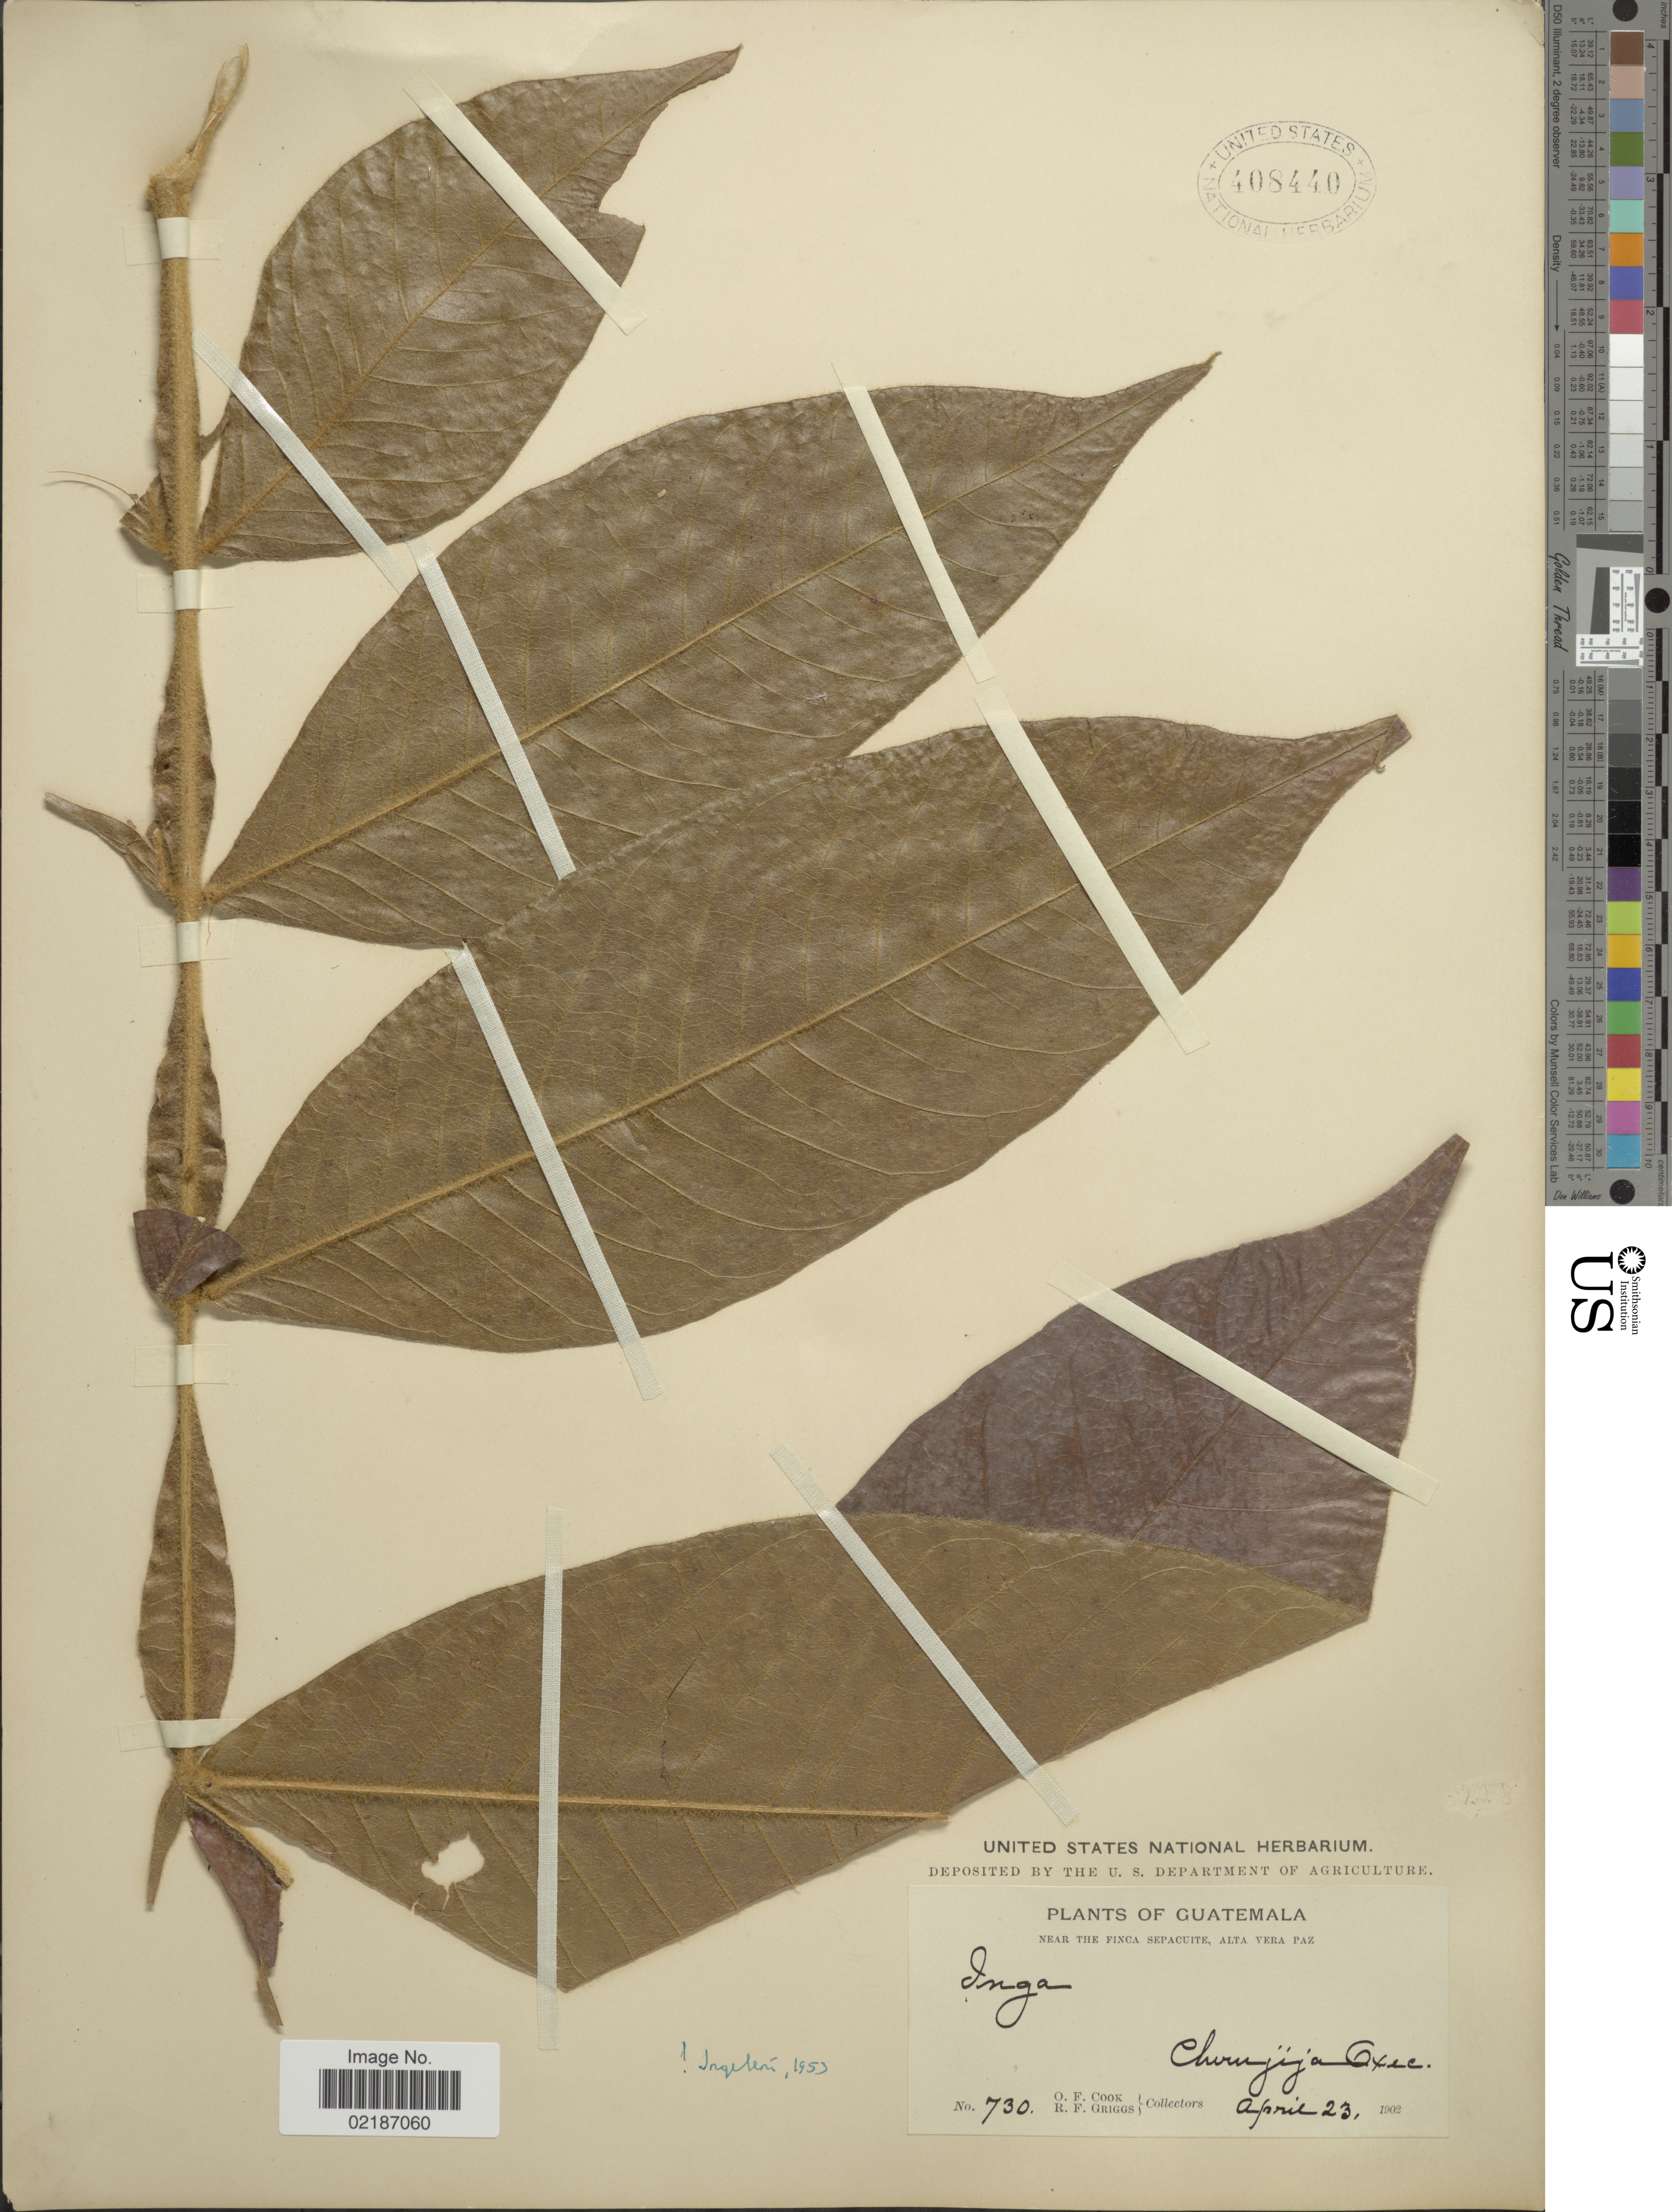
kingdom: Plantae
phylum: Tracheophyta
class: Magnoliopsida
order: Fabales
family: Fabaceae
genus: Inga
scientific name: Inga sp.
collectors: O. F. Cook & R. F. Griggs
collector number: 730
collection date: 1902-04-23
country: Guatemala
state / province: Alta Verapaz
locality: Near the Finca Sepacuite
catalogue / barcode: US 408440